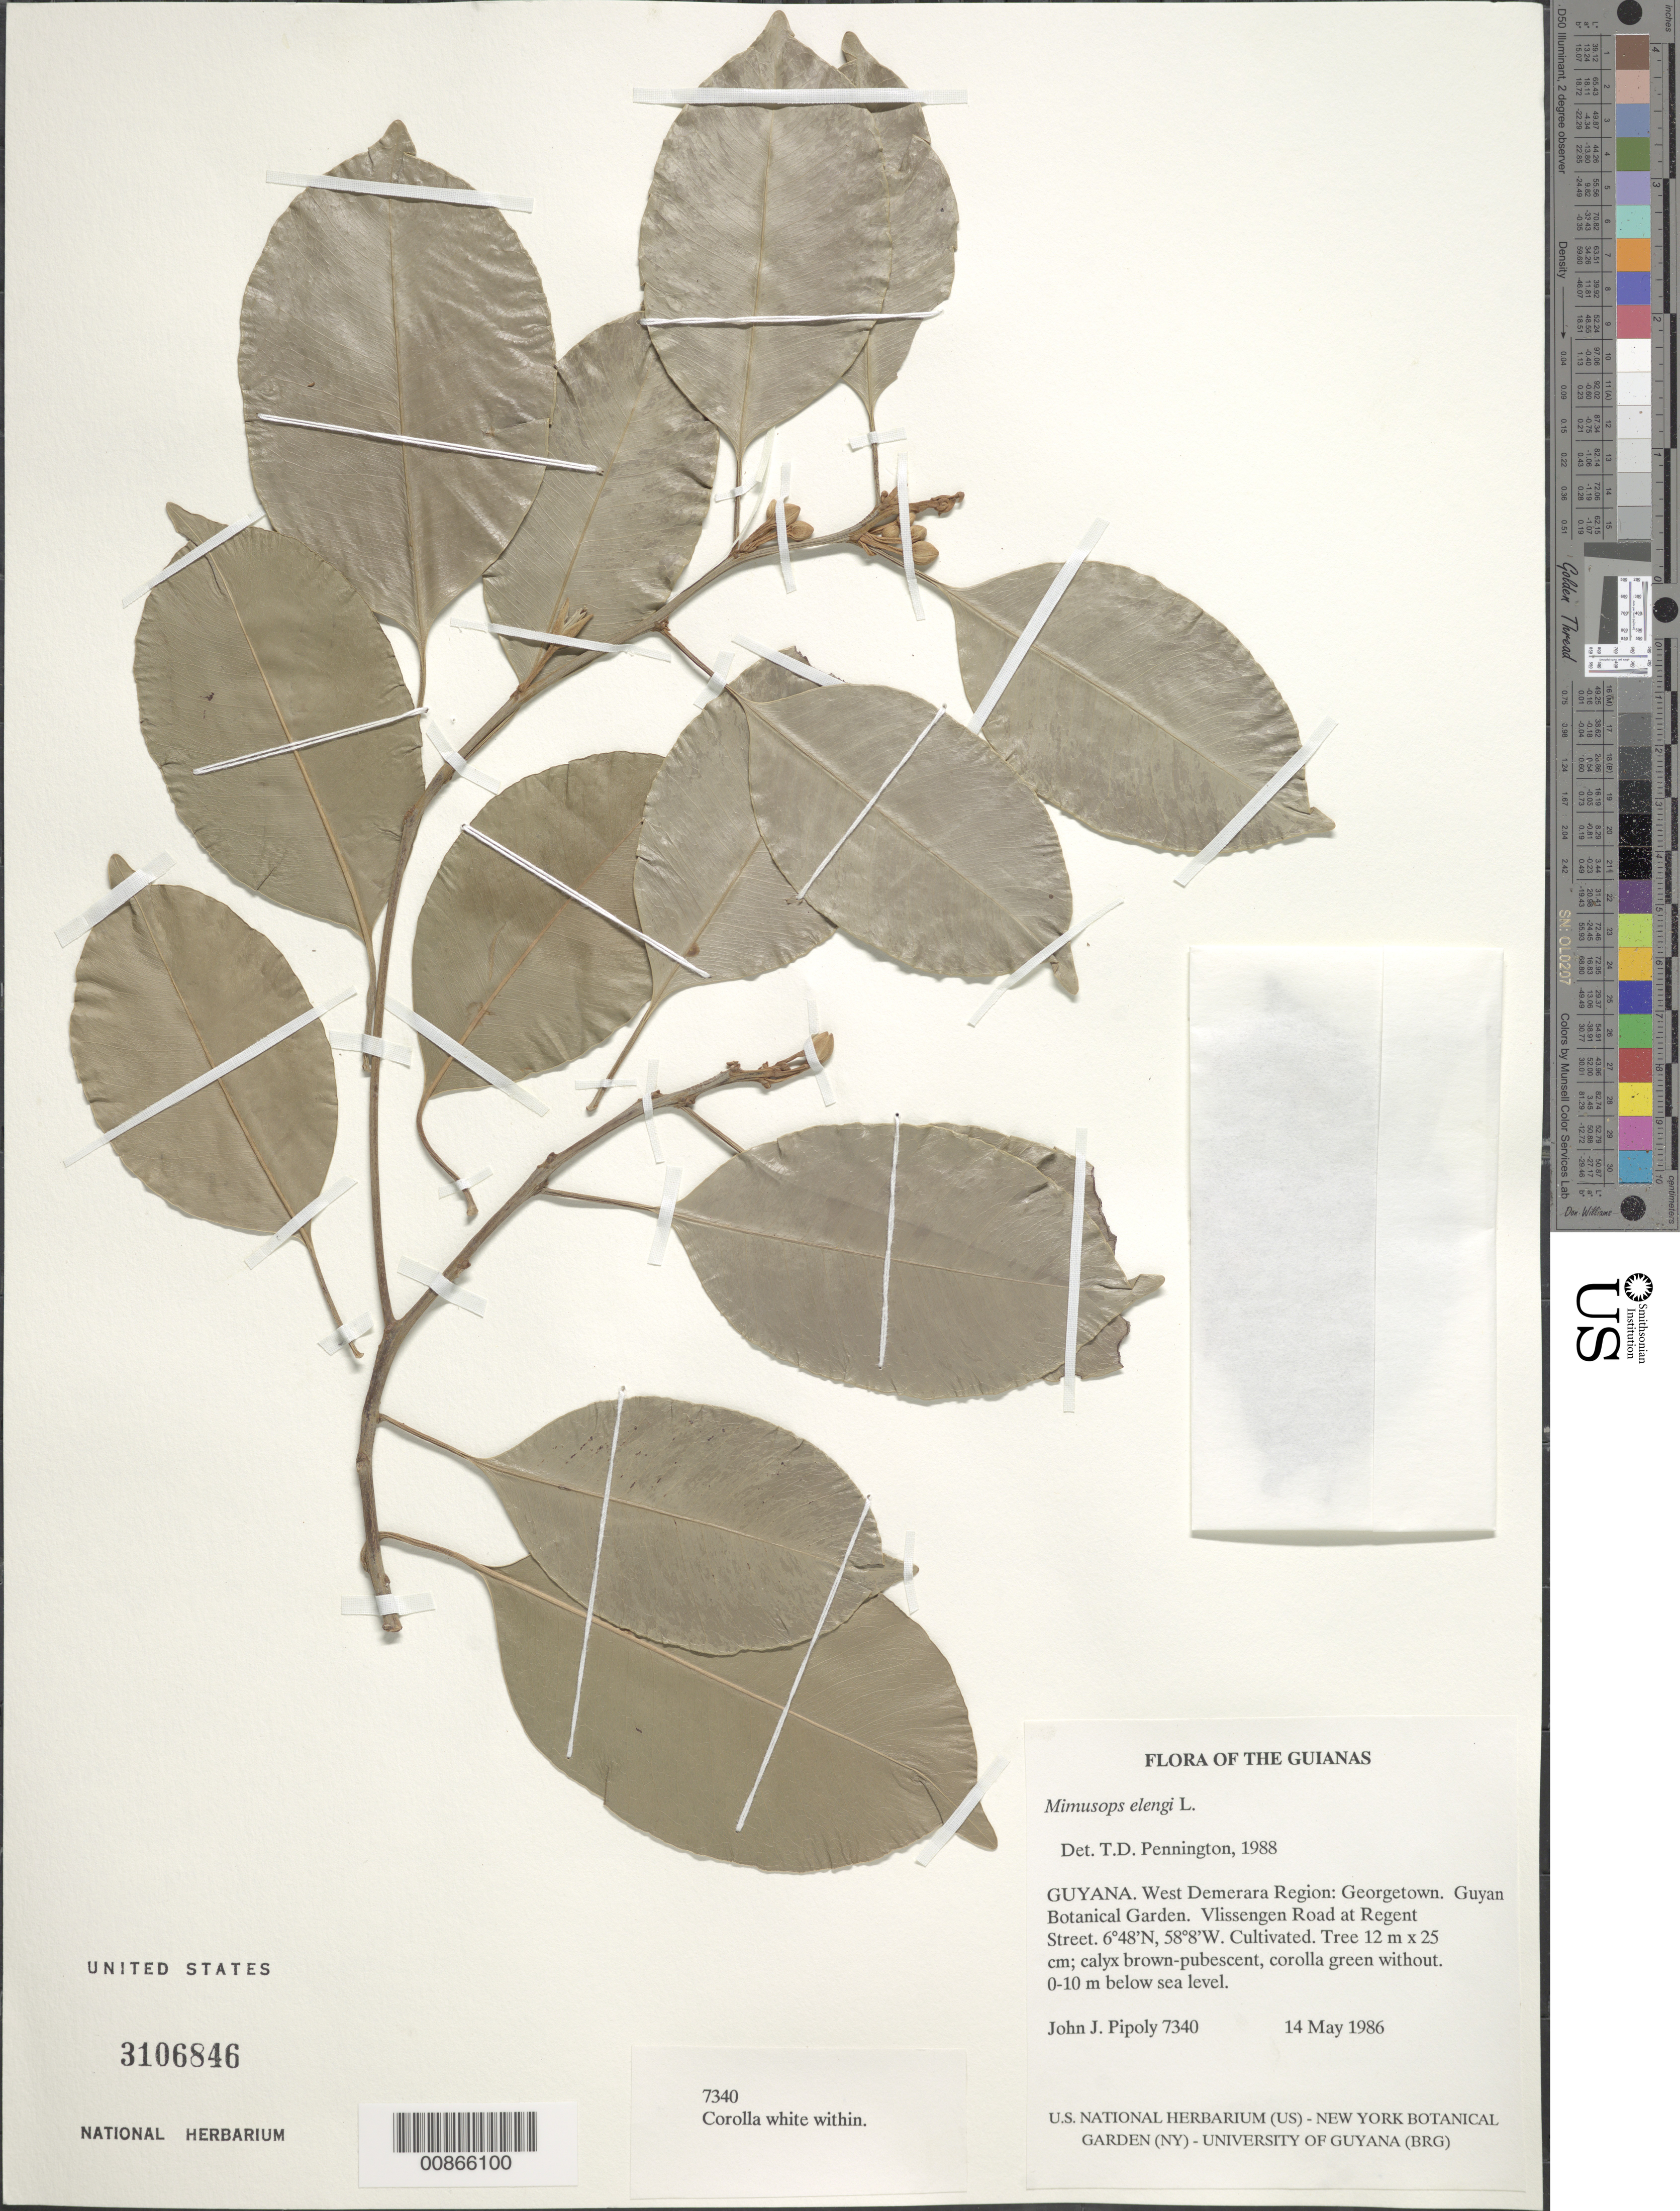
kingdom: Plantae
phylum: Tracheophyta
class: Magnoliopsida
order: Ericales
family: Sapotaceae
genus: Mimusops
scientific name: Mimusops elengi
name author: L.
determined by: Pennington, T. D., (K)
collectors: J. J. Pipoly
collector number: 7340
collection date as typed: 14 May 1986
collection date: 1986-05-14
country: Guyana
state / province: Demerara-Mahaica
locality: Georgetown. Guyana Botanical Garden. Vlissengen Road at Regent Street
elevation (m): -3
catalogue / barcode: US 3106846